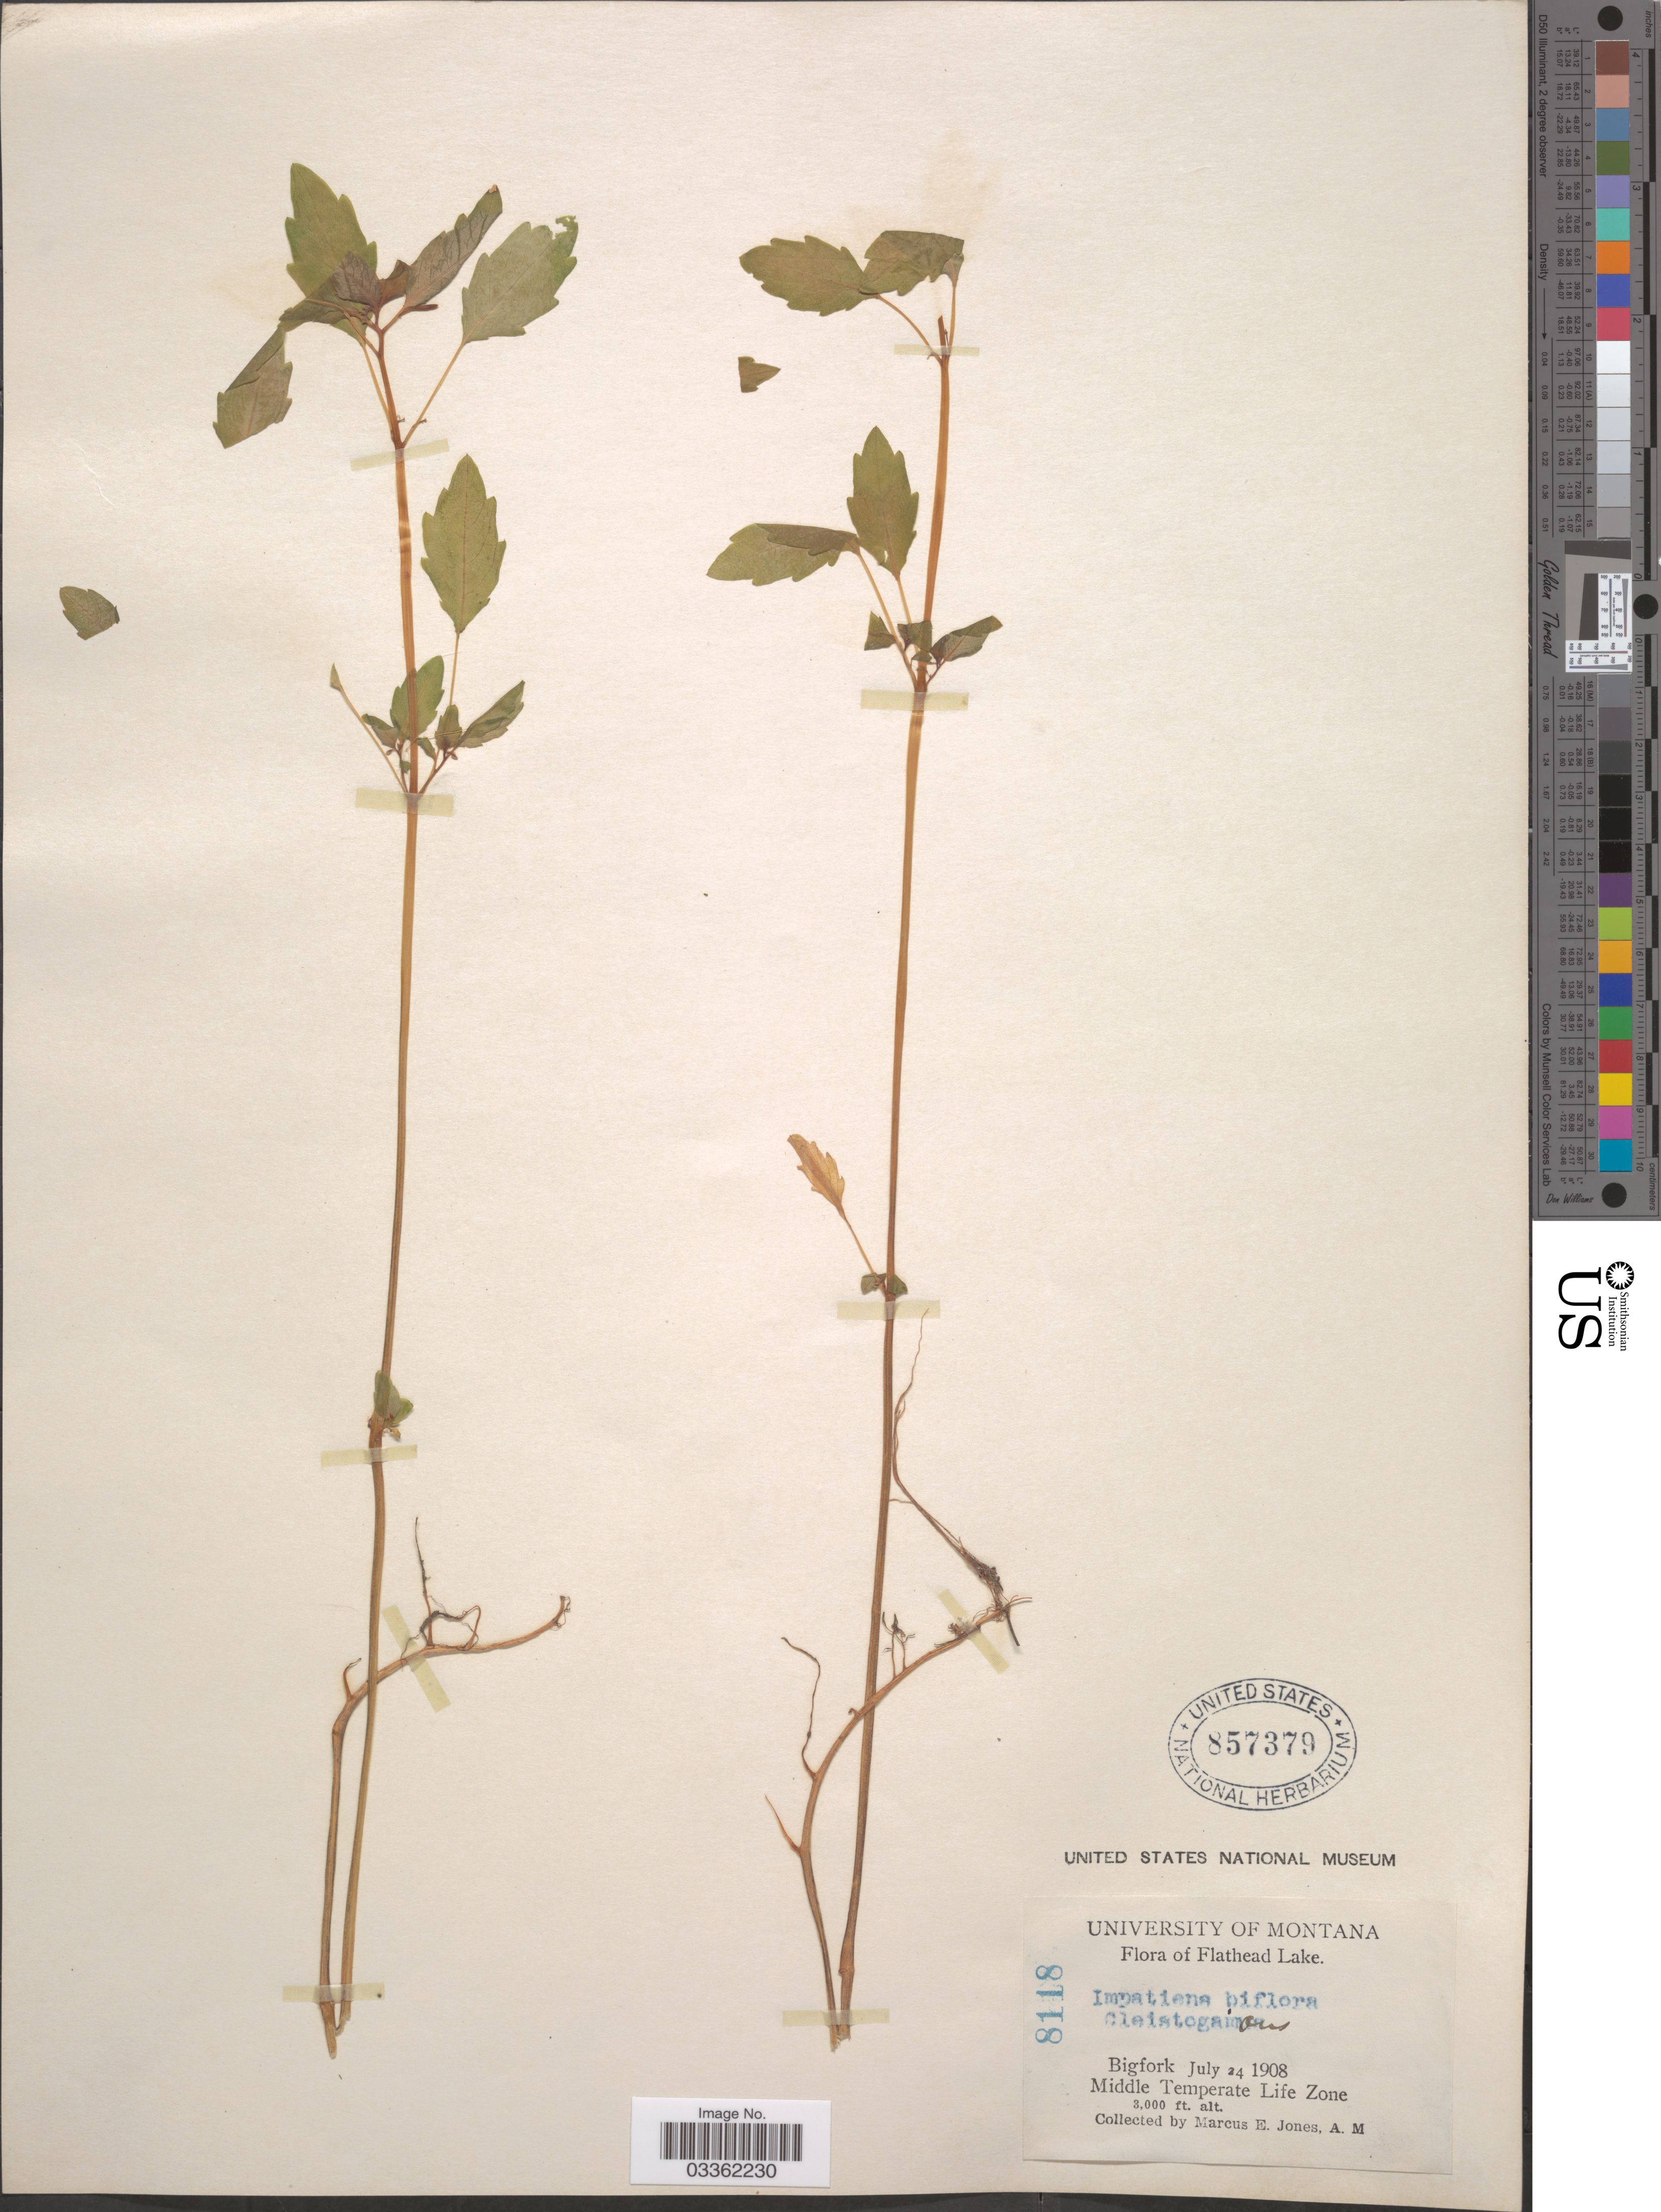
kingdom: Plantae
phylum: Tracheophyta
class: Magnoliopsida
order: Ericales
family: Balsaminaceae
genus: Impatiens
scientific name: Impatiens affinis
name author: Warb.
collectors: M. E. Jones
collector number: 8118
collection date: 1908-07-24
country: United States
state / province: Montana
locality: Flathead Lake, Bigfork, Middle Temperate Life Zone.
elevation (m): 914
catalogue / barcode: US 857379